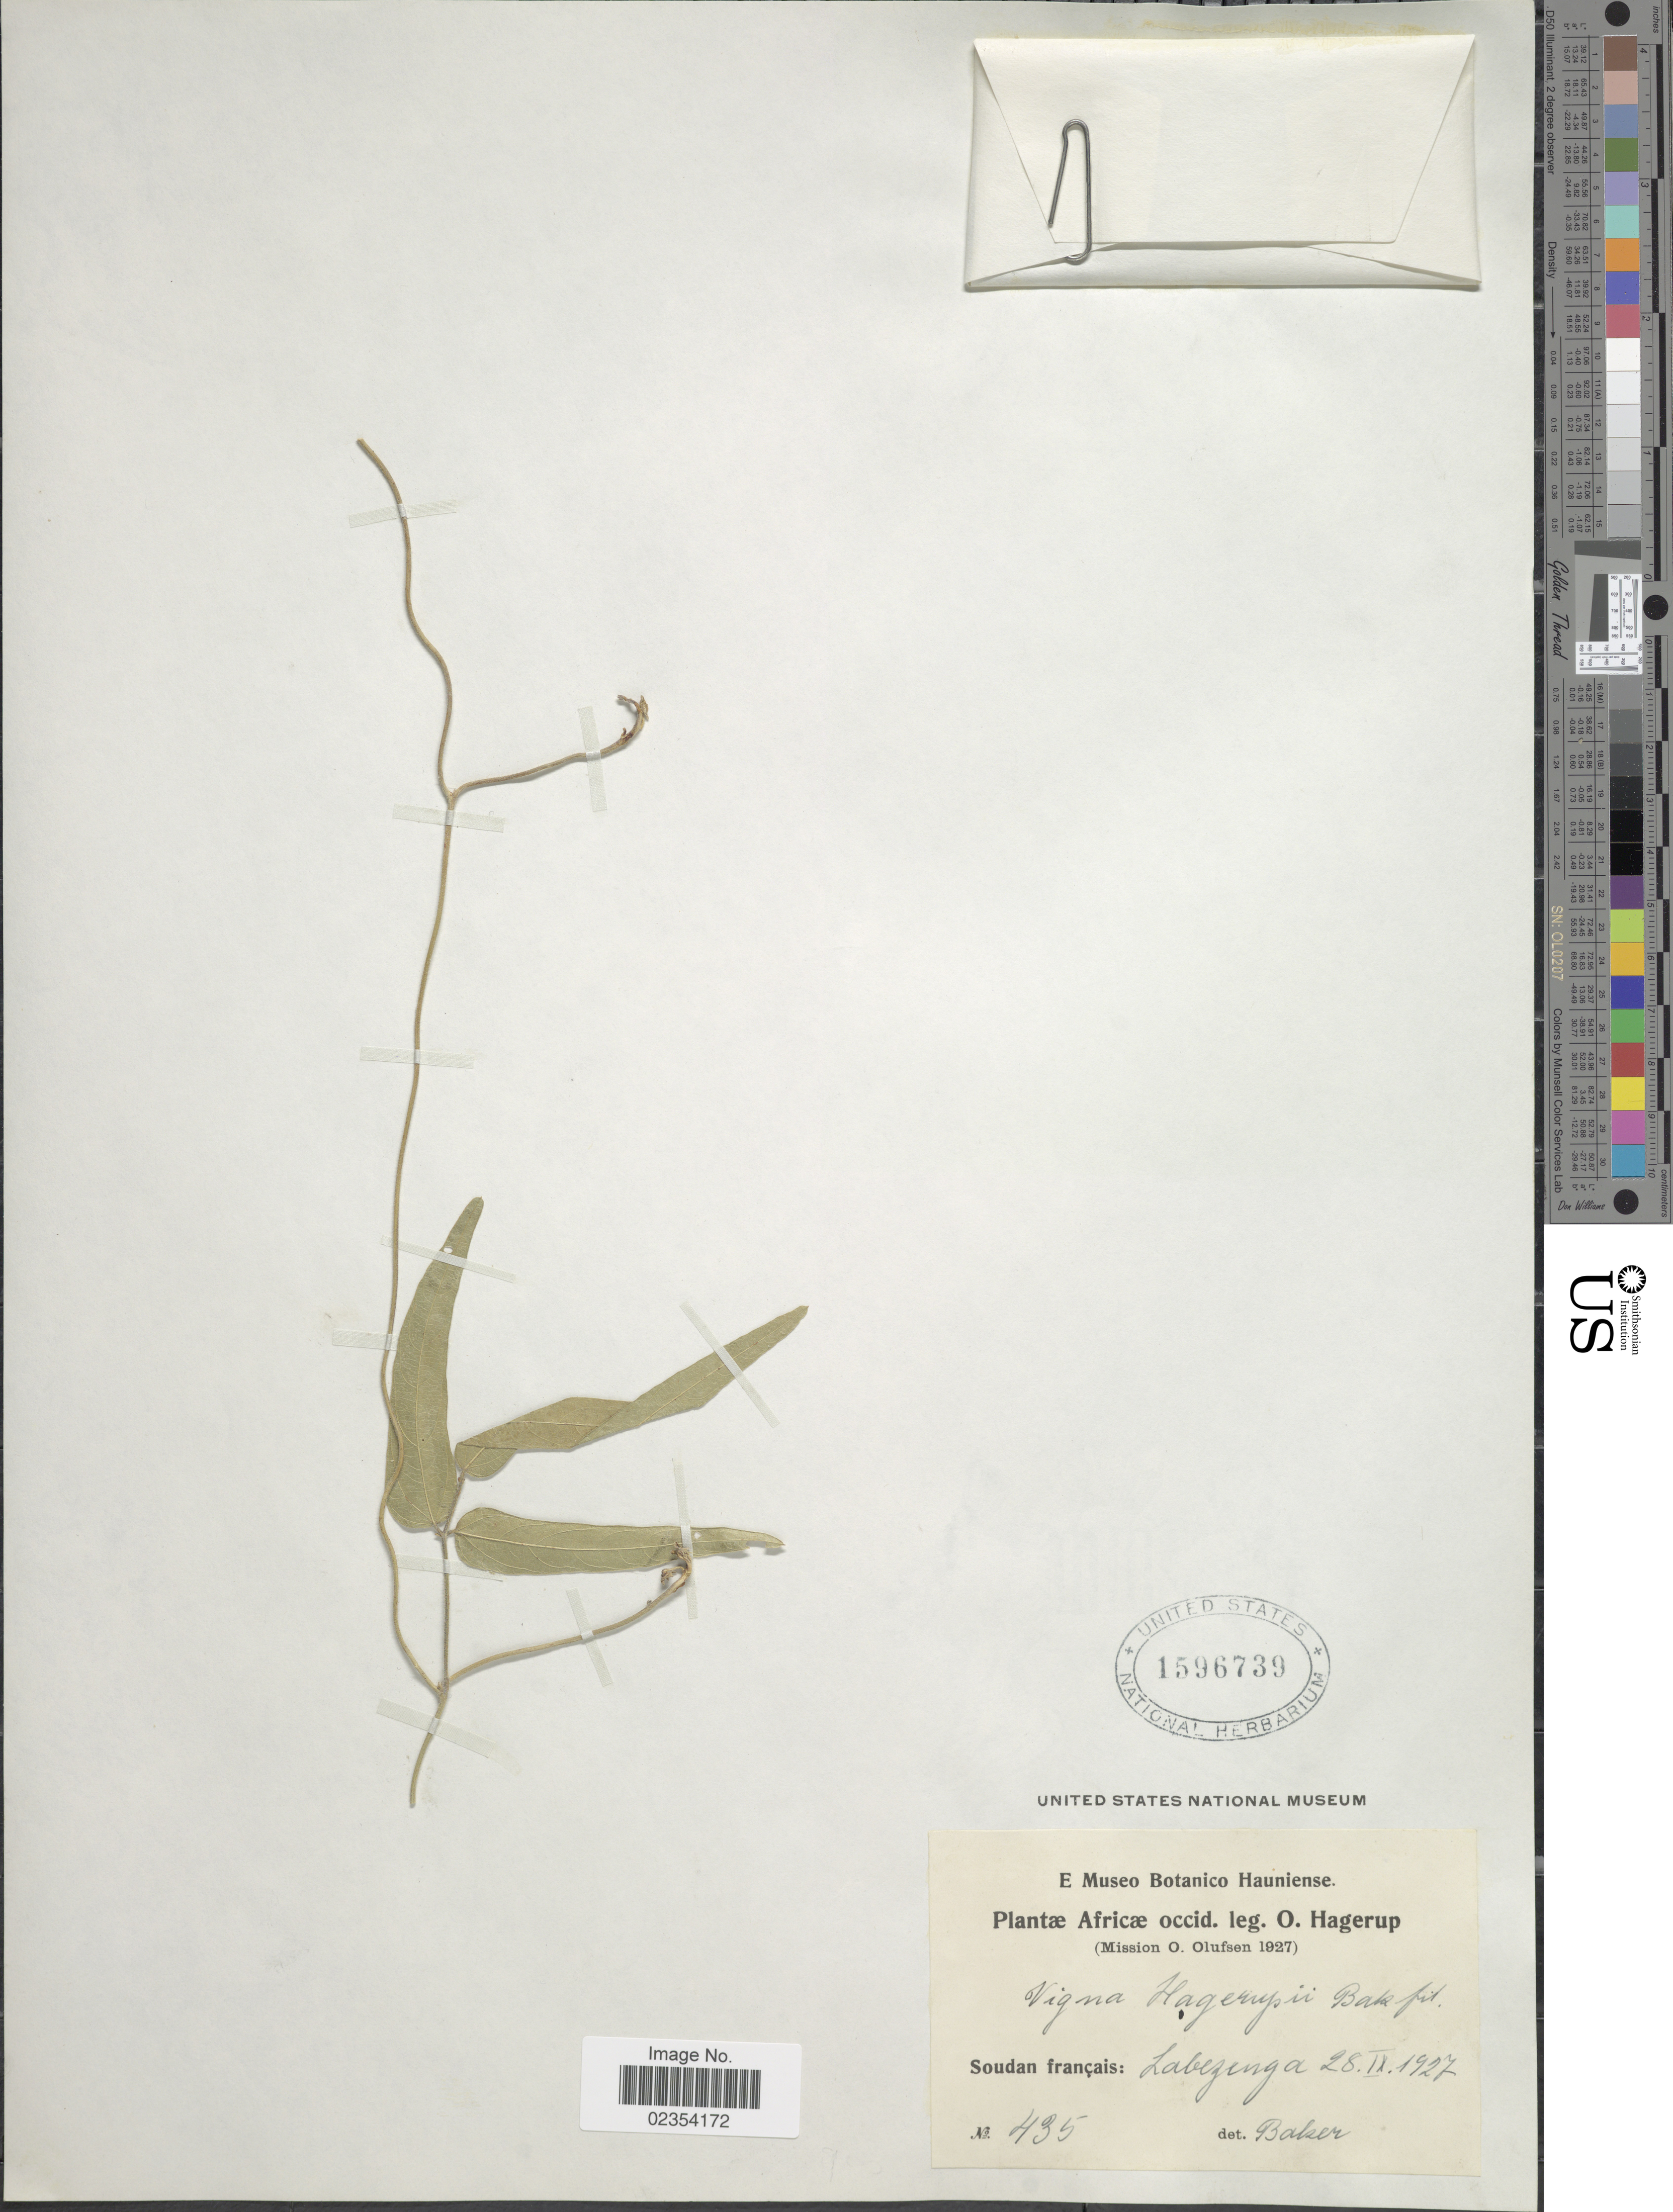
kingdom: Plantae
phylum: Tracheophyta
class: Magnoliopsida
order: Fabales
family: Fabaceae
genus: Vigna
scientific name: Vigna hagerupii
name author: Baker f.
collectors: O. Hagerup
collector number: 435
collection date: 1927-09-28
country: Mali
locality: Africae occid., Soudan francais: Labezenga.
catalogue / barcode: US 1596739